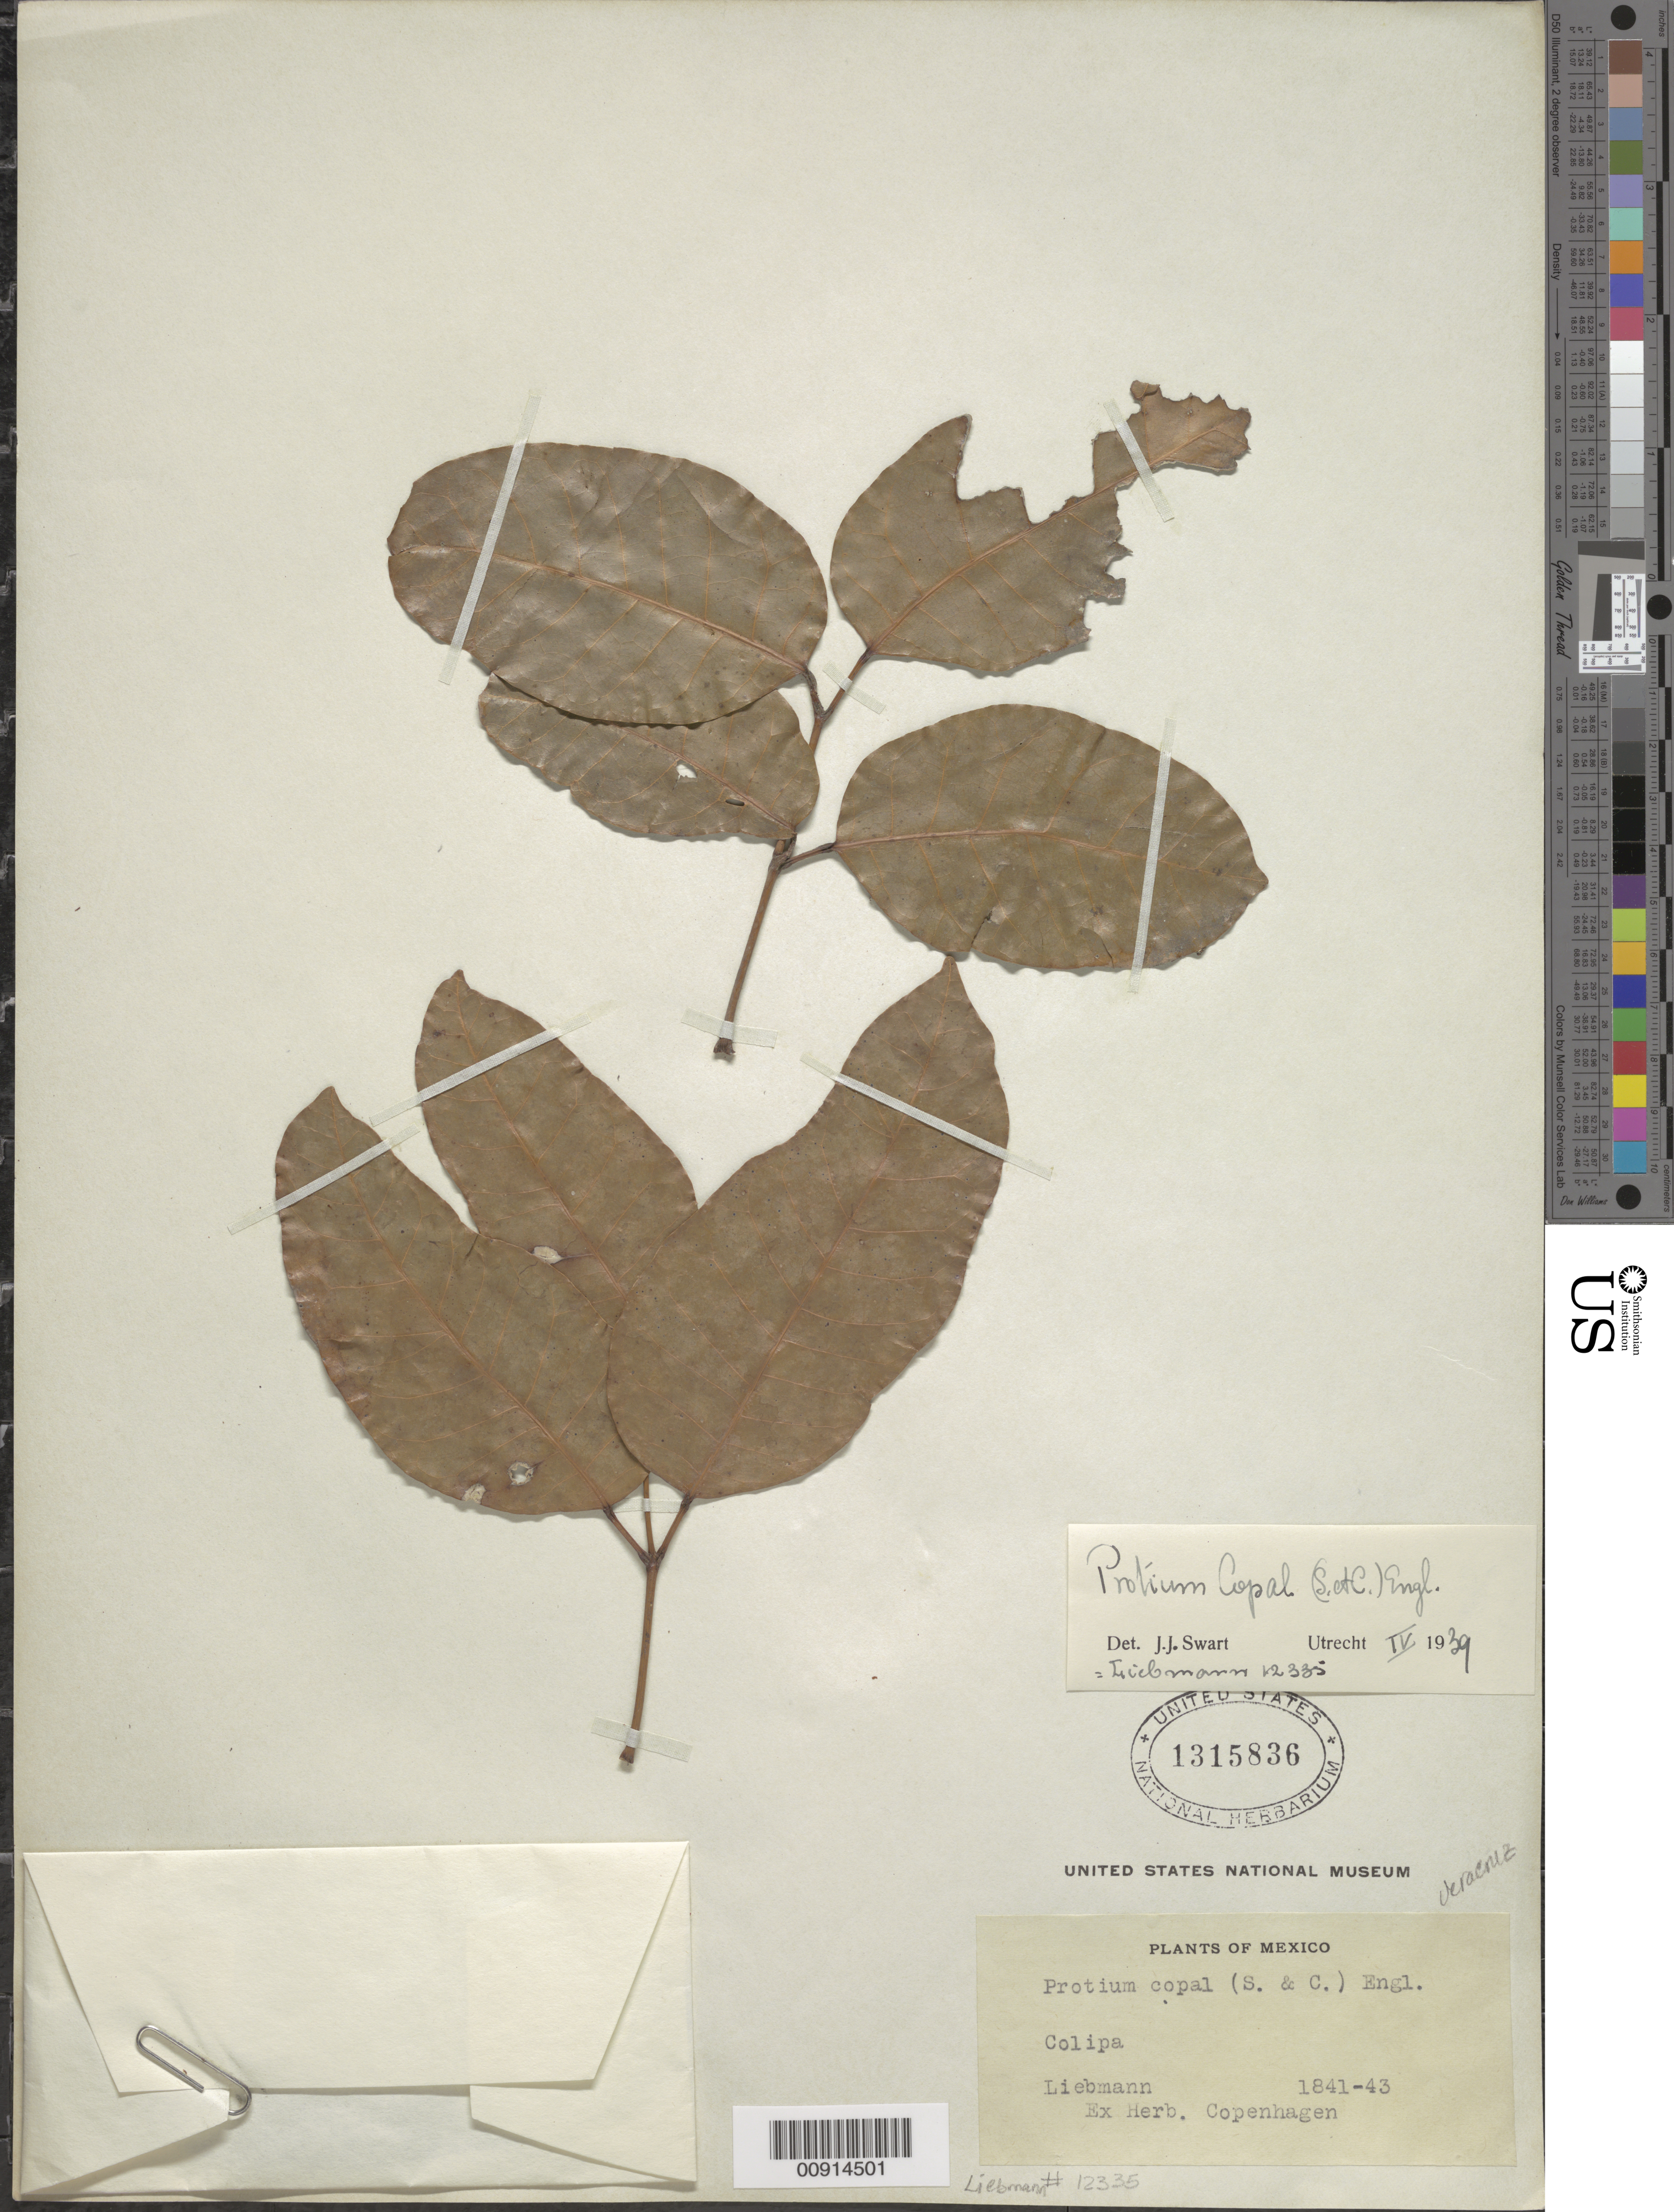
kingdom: Plantae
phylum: Tracheophyta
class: Magnoliopsida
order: Sapindales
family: Burseraceae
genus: Protium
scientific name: Protium copal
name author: (Schltdl. & Cham.) Engl.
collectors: F. M. Liebmann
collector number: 12335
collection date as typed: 1841 to -- --- 1843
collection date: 1841/1843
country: Mexico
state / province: Veracruz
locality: Colipa.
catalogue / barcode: US 1315836